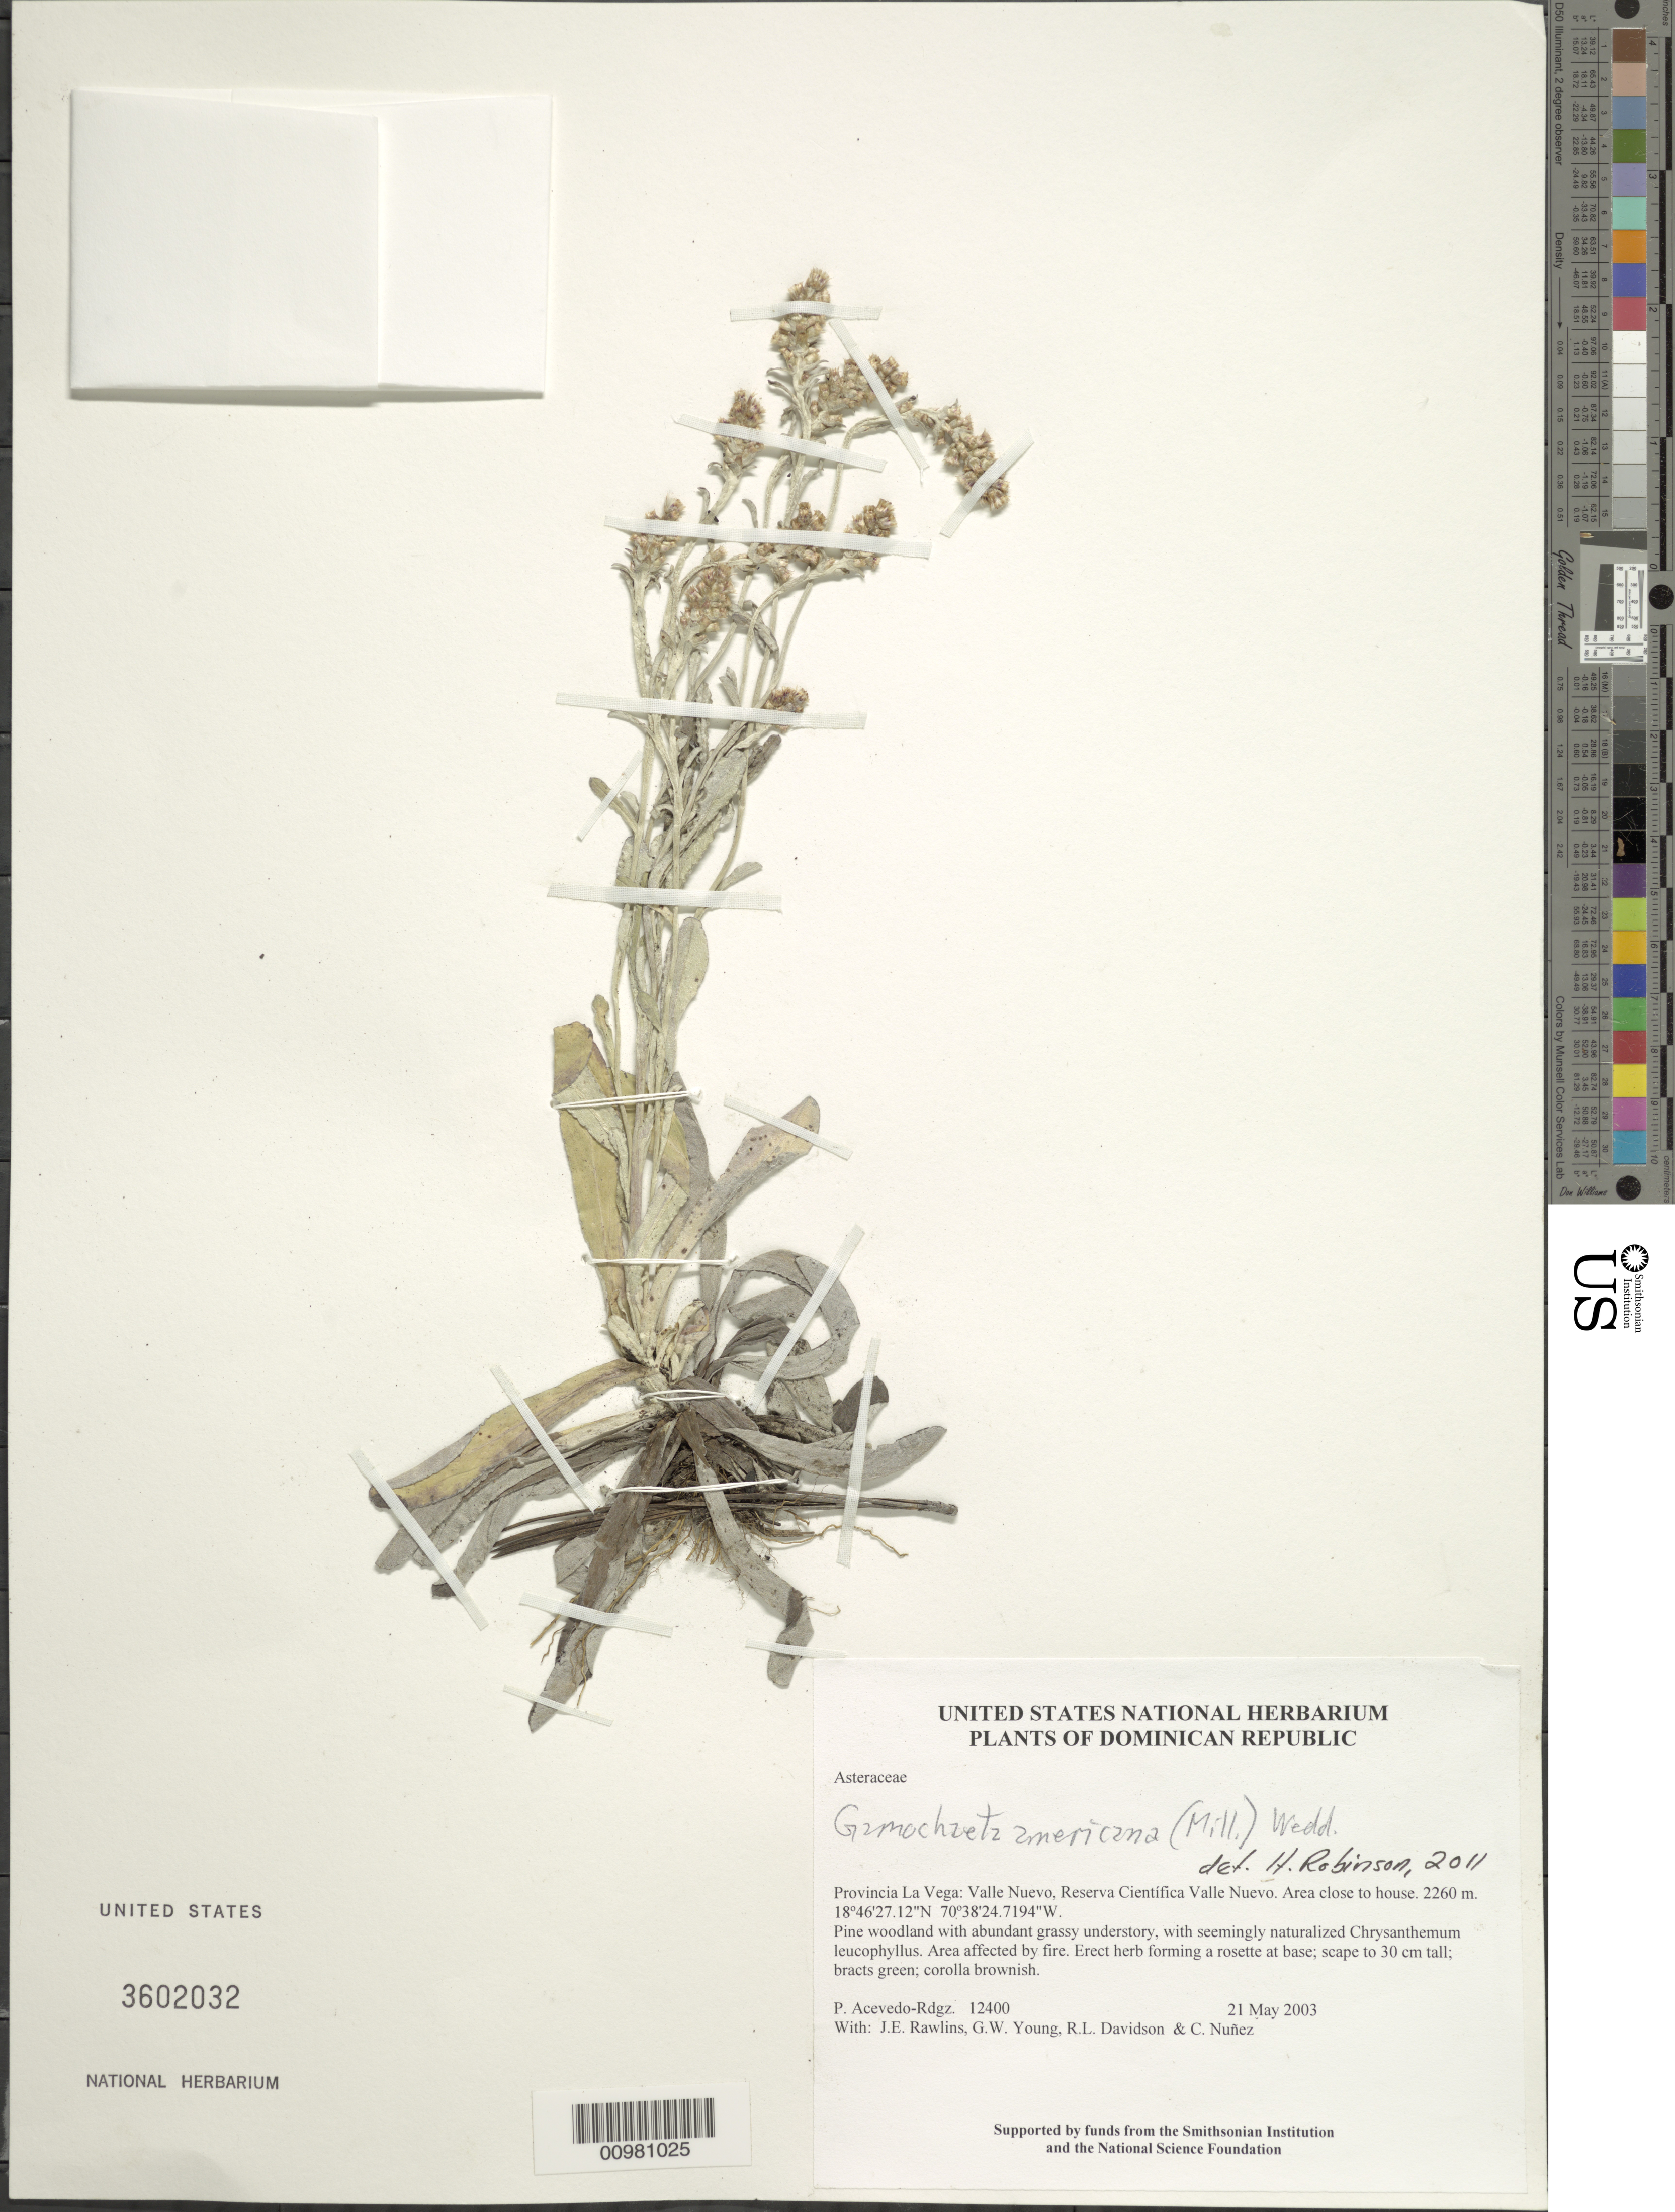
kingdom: Plantae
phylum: Tracheophyta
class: Magnoliopsida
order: Asterales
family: Asteraceae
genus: Gamochaeta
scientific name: Gamochaeta americana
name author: (Mill.) Wedd.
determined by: Robinson, Harold E., (US)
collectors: P. Acevedo-Rodr., J. Rawlins, G. Young, R. Davidson & C. Nunez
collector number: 12400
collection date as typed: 21 May 2003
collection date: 2003-05-21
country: Dominican Republic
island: Hispaniola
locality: Provincia La Vega: Valle Nuevo, Reserva Científica Valle Nuevo. Area close to house.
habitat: Pine woodland with abundant grassy understory, with seemingly naturalized Chrysanthemum leucophyllus. Area affected by fire.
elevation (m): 2260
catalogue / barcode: US 3602032